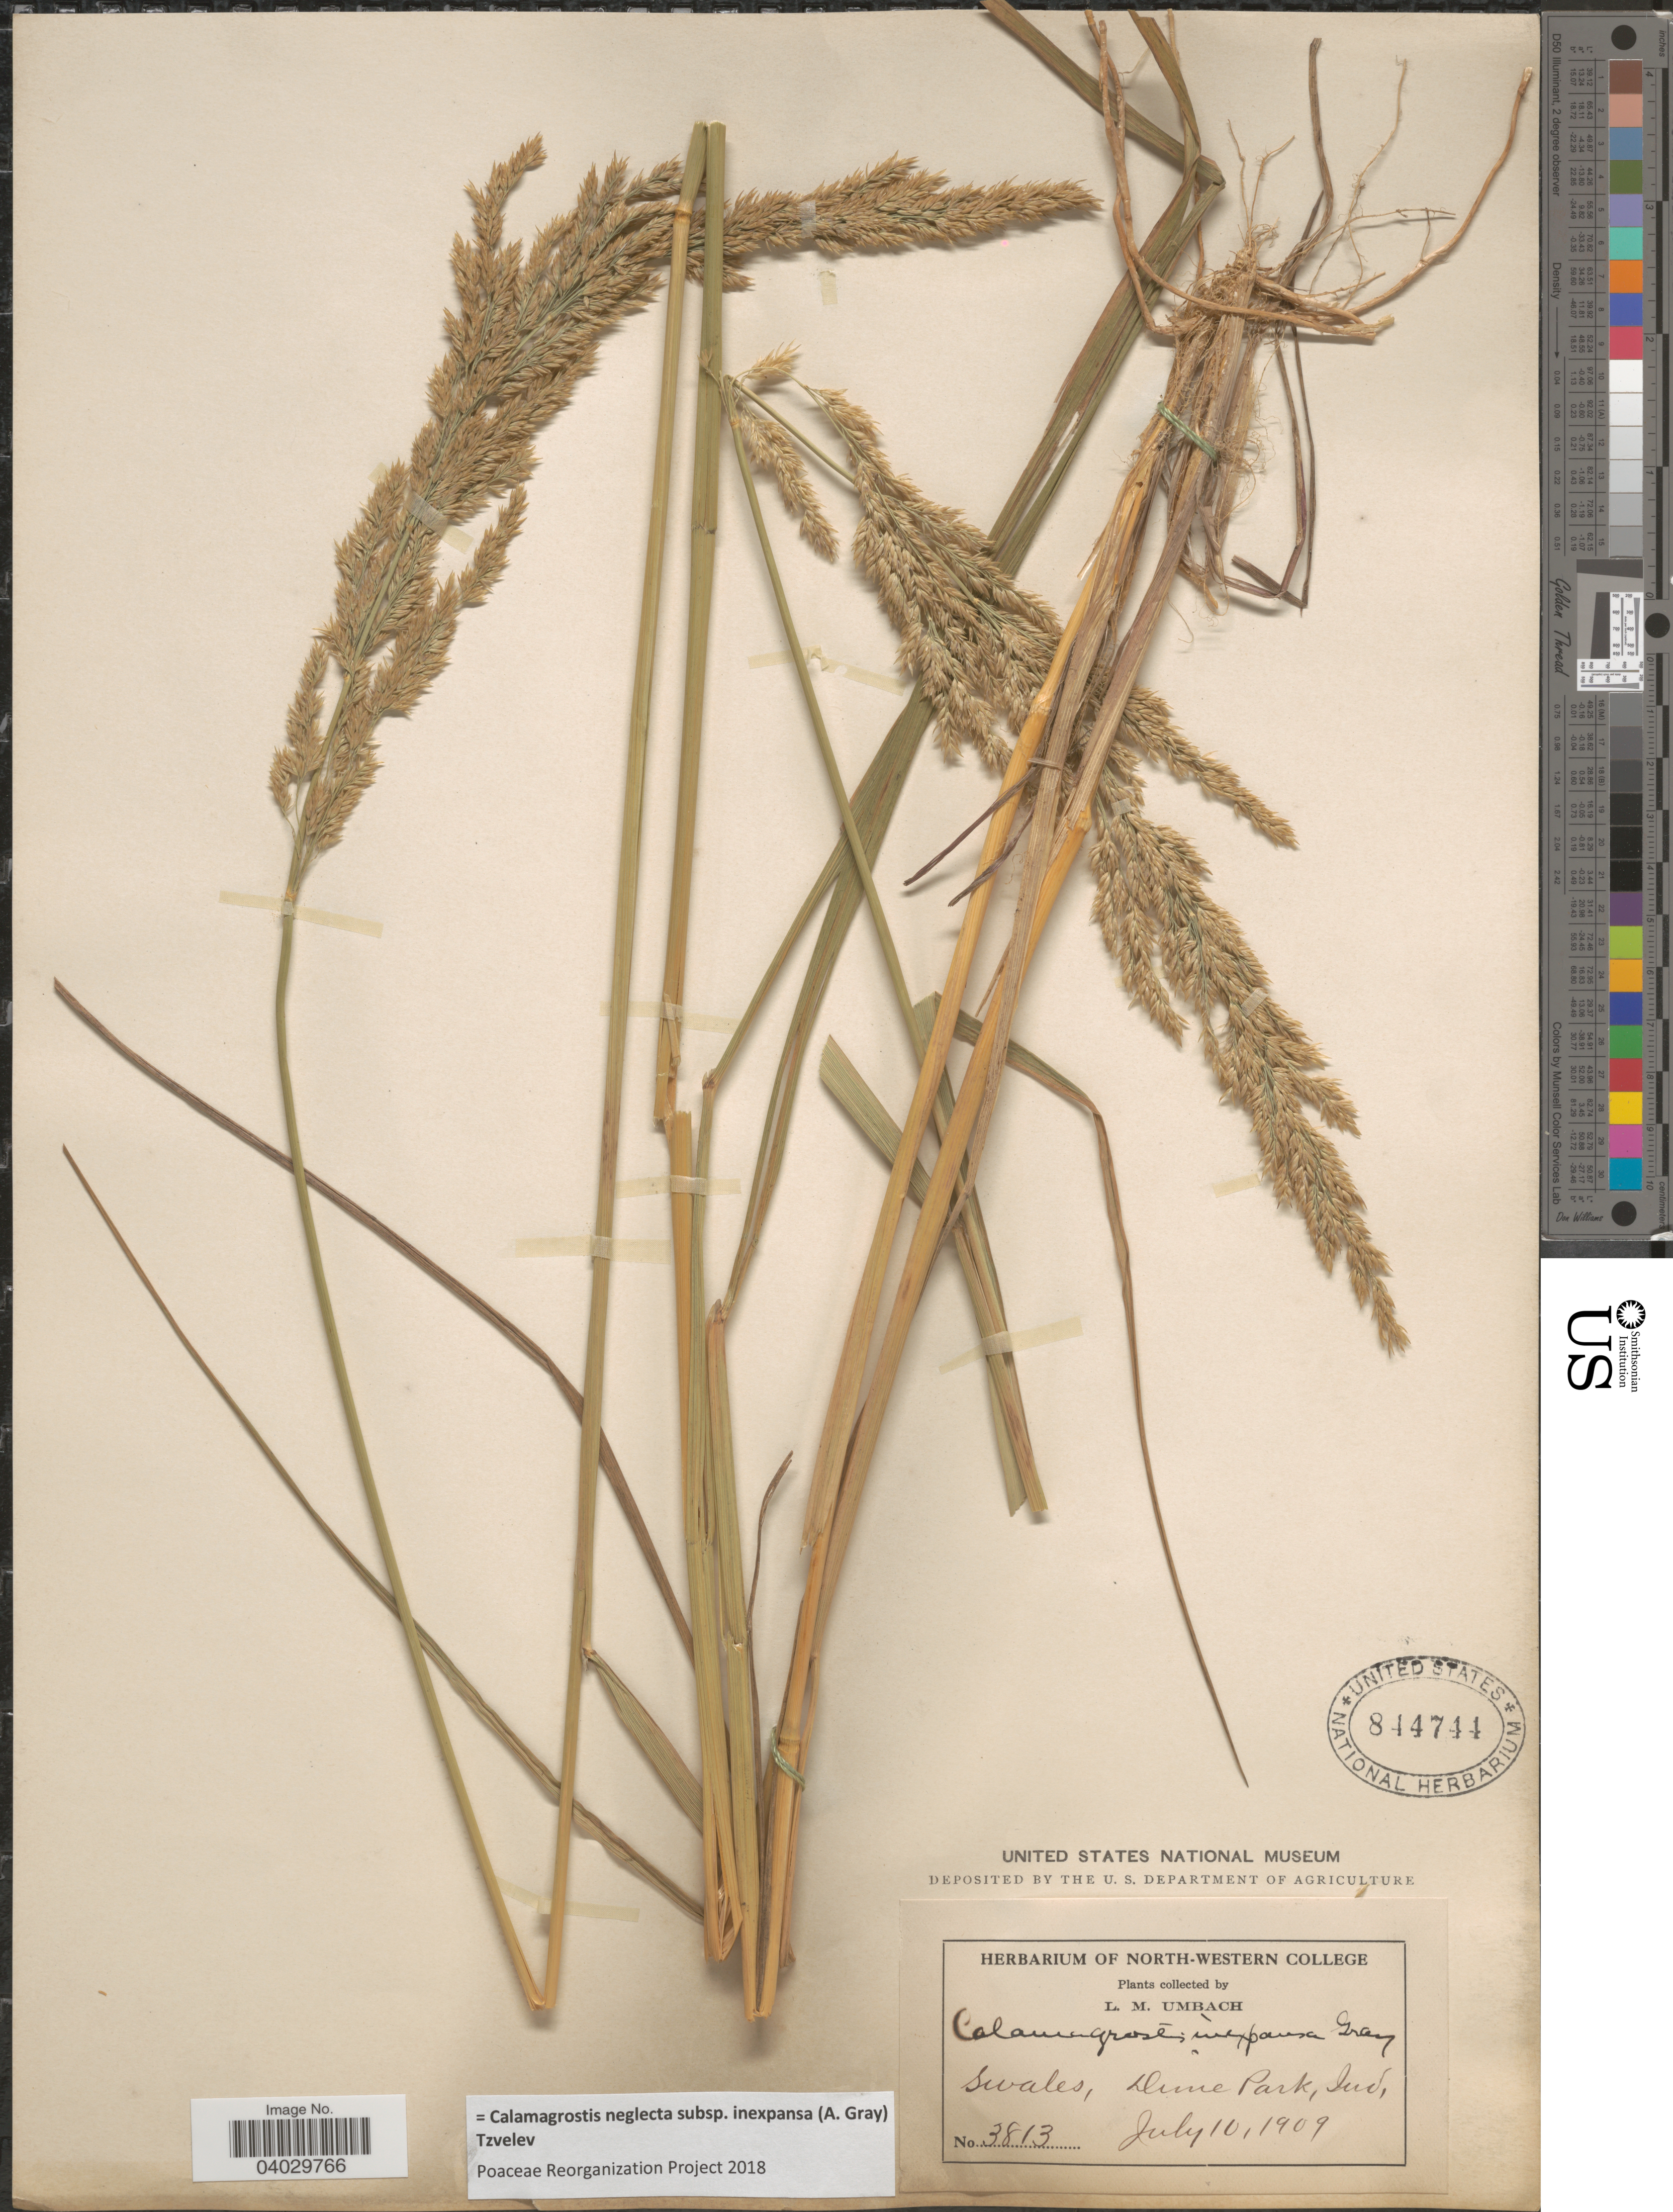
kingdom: Plantae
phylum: Tracheophyta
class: Liliopsida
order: Poales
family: Poaceae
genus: Calamagrostis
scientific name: Calamagrostis neglecta subsp. inexpansa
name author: (A. Gray) Tzvelev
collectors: L. M. Umbach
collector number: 3813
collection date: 1909-07-10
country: United States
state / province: Indiana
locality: Swales, Dime Park.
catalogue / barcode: US 844744